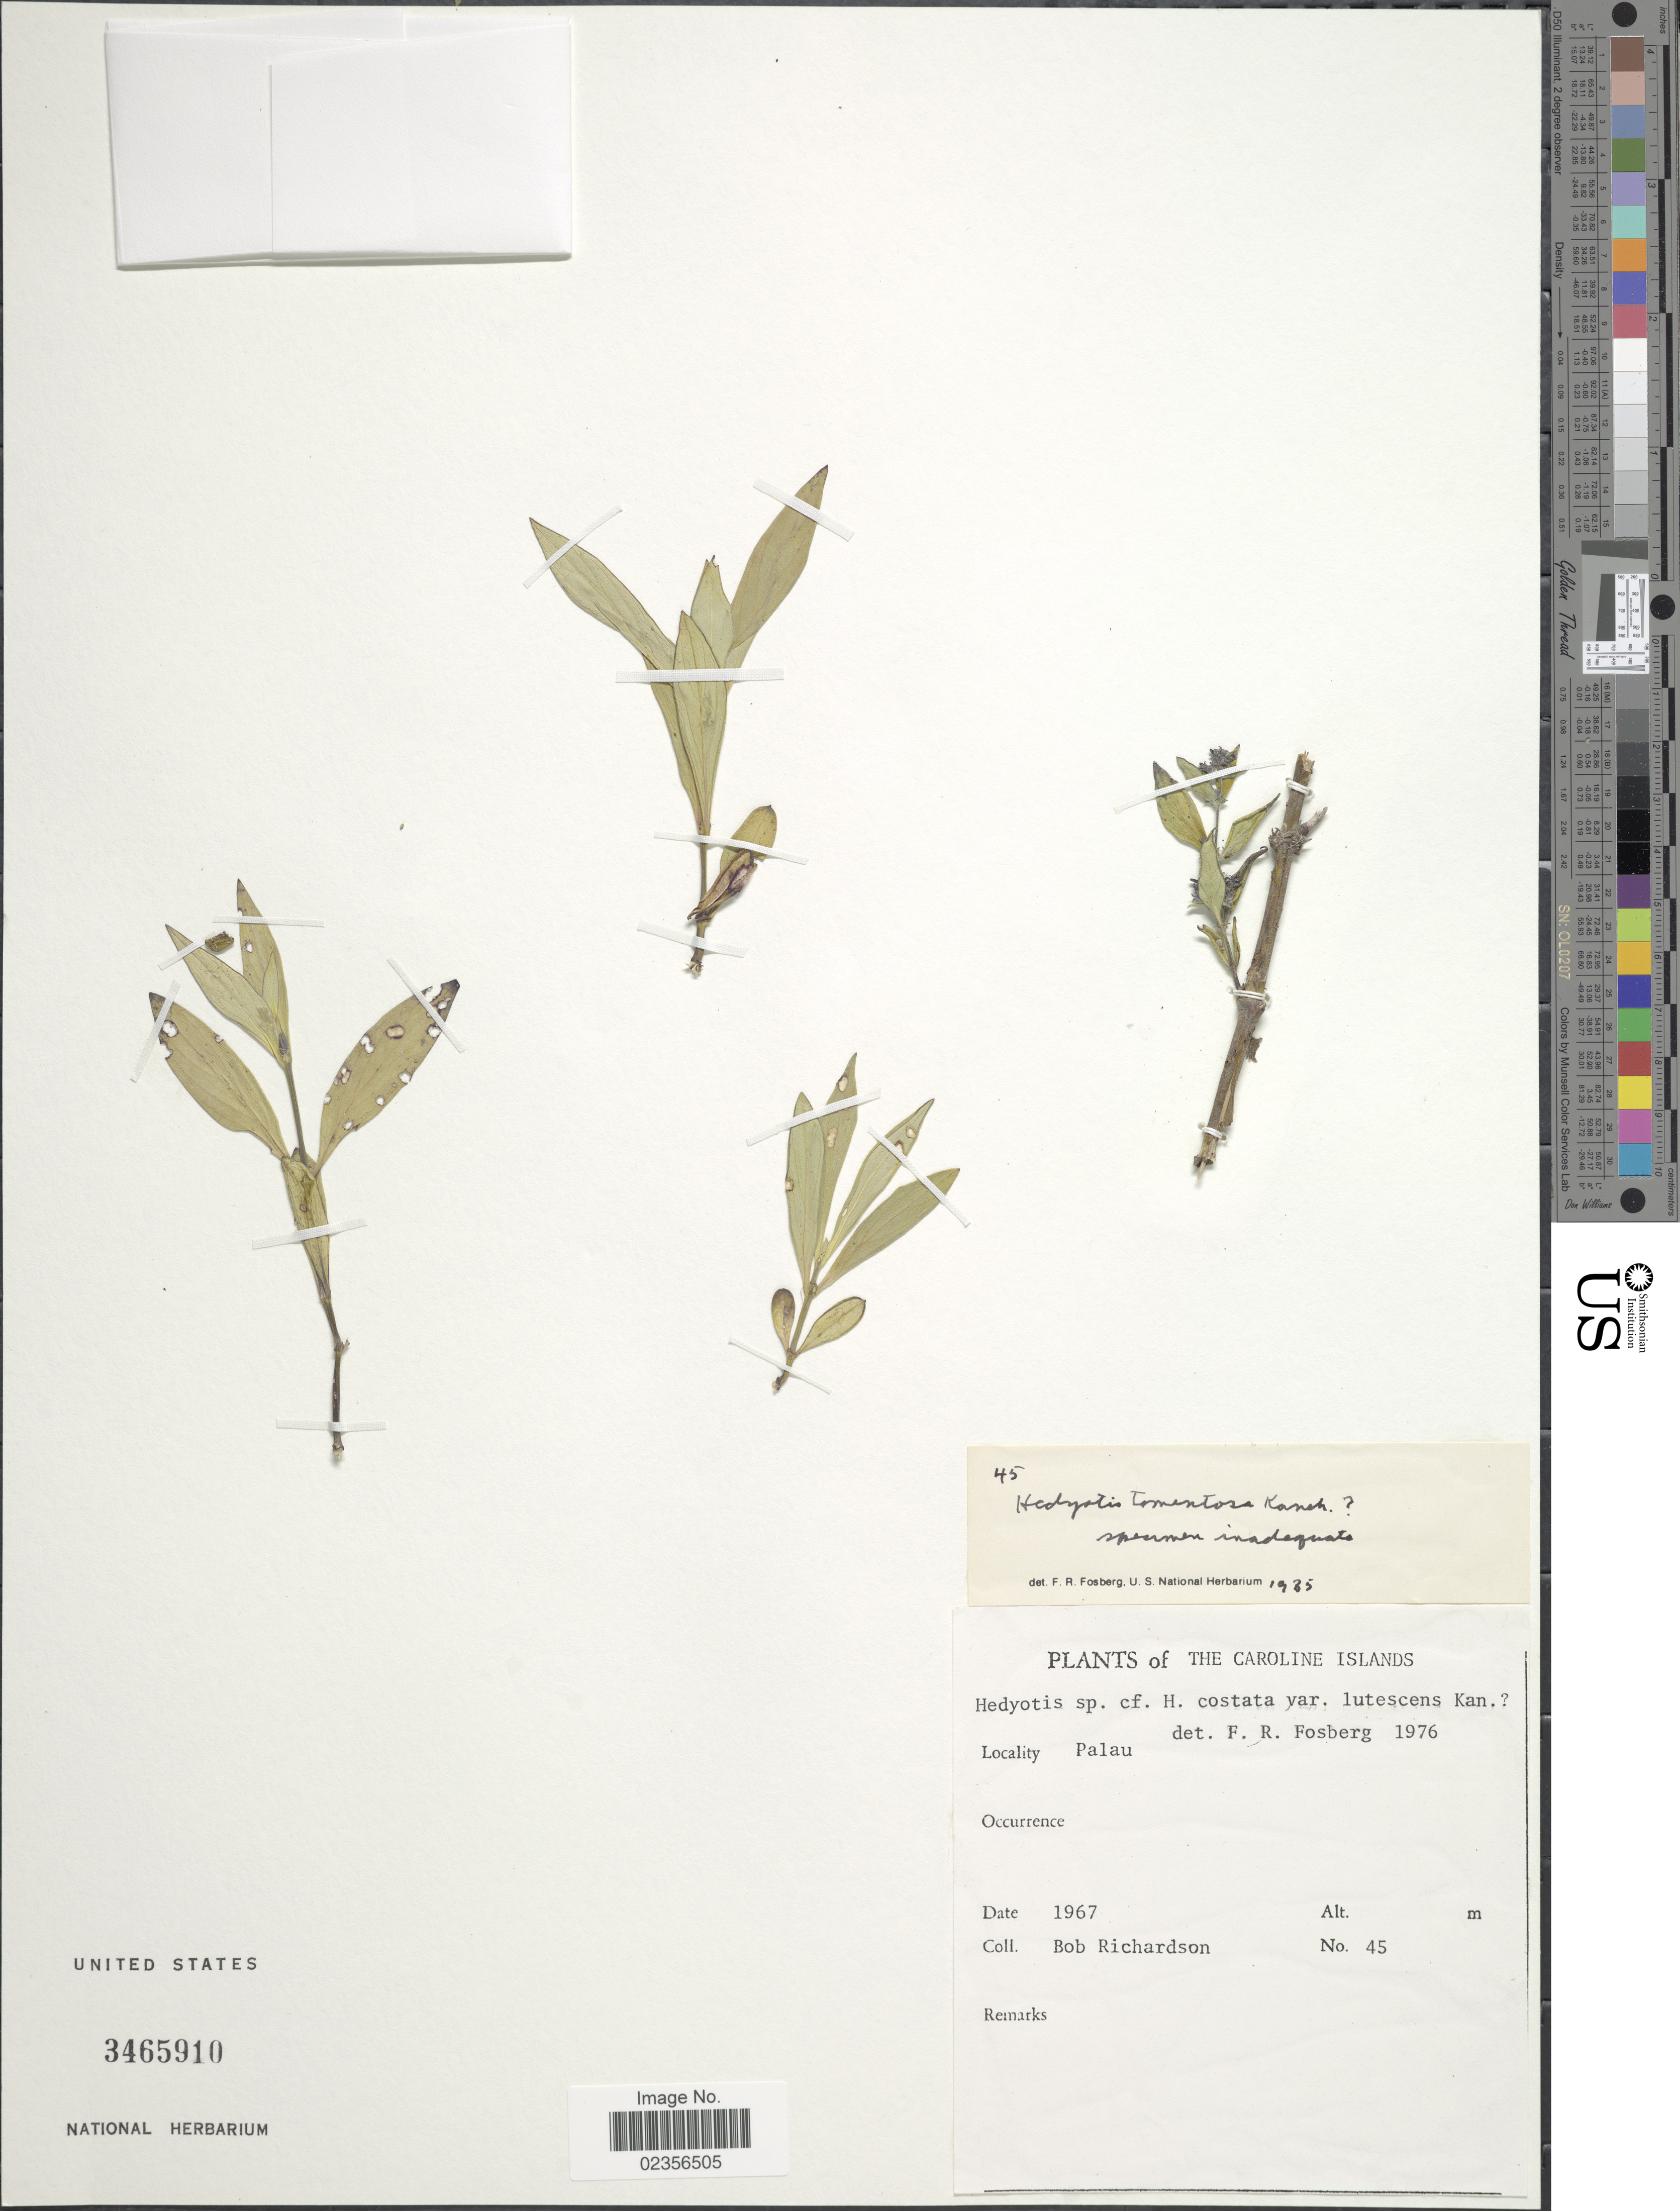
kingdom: Plantae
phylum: Tracheophyta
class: Magnoliopsida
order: Gentianales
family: Rubiaceae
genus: Hedyotis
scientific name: Hedyotis tomentosa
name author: (Valeton) Hosok.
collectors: B. Richardson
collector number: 45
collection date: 1967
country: Palau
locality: Caroline Islands. Palau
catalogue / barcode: US 3465910